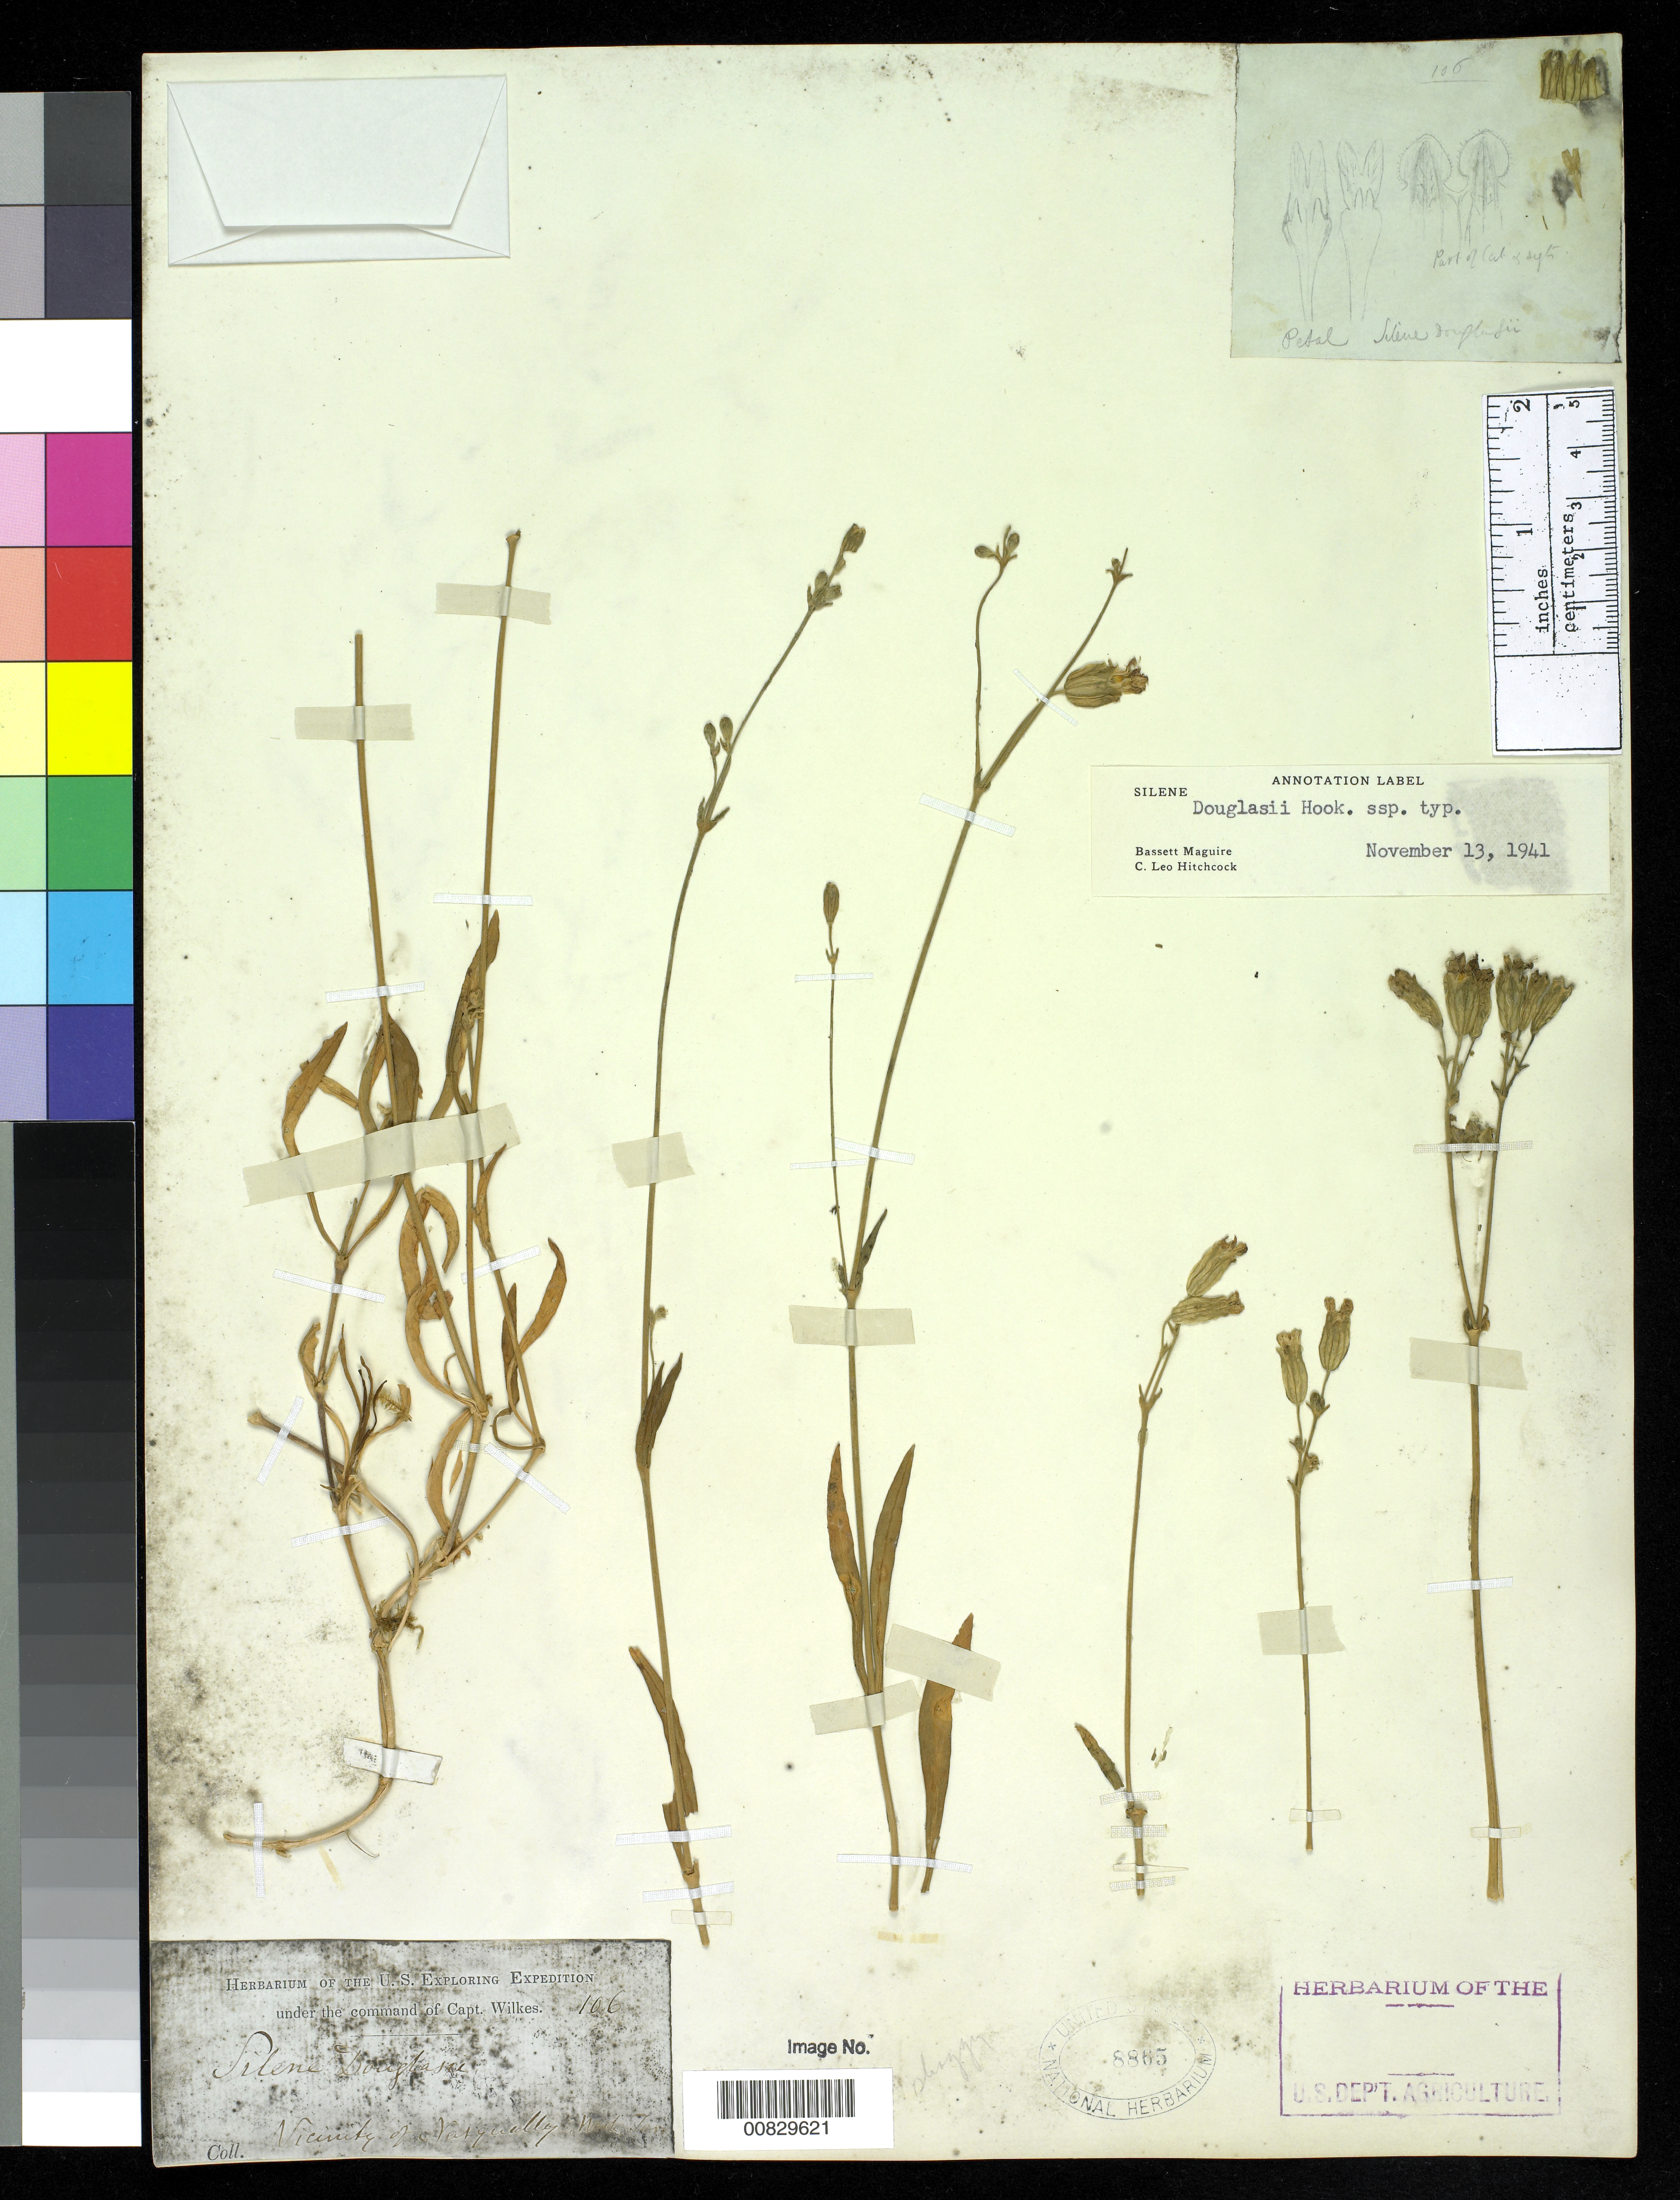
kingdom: Plantae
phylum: Tracheophyta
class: Magnoliopsida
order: Caryophyllales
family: Caryophyllaceae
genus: Silene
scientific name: Silene douglasii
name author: Hook.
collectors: Wilkes Explor. Exped.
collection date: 1838/1842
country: United States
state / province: Washington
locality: vicinity of Nisqually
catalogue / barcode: US 8865